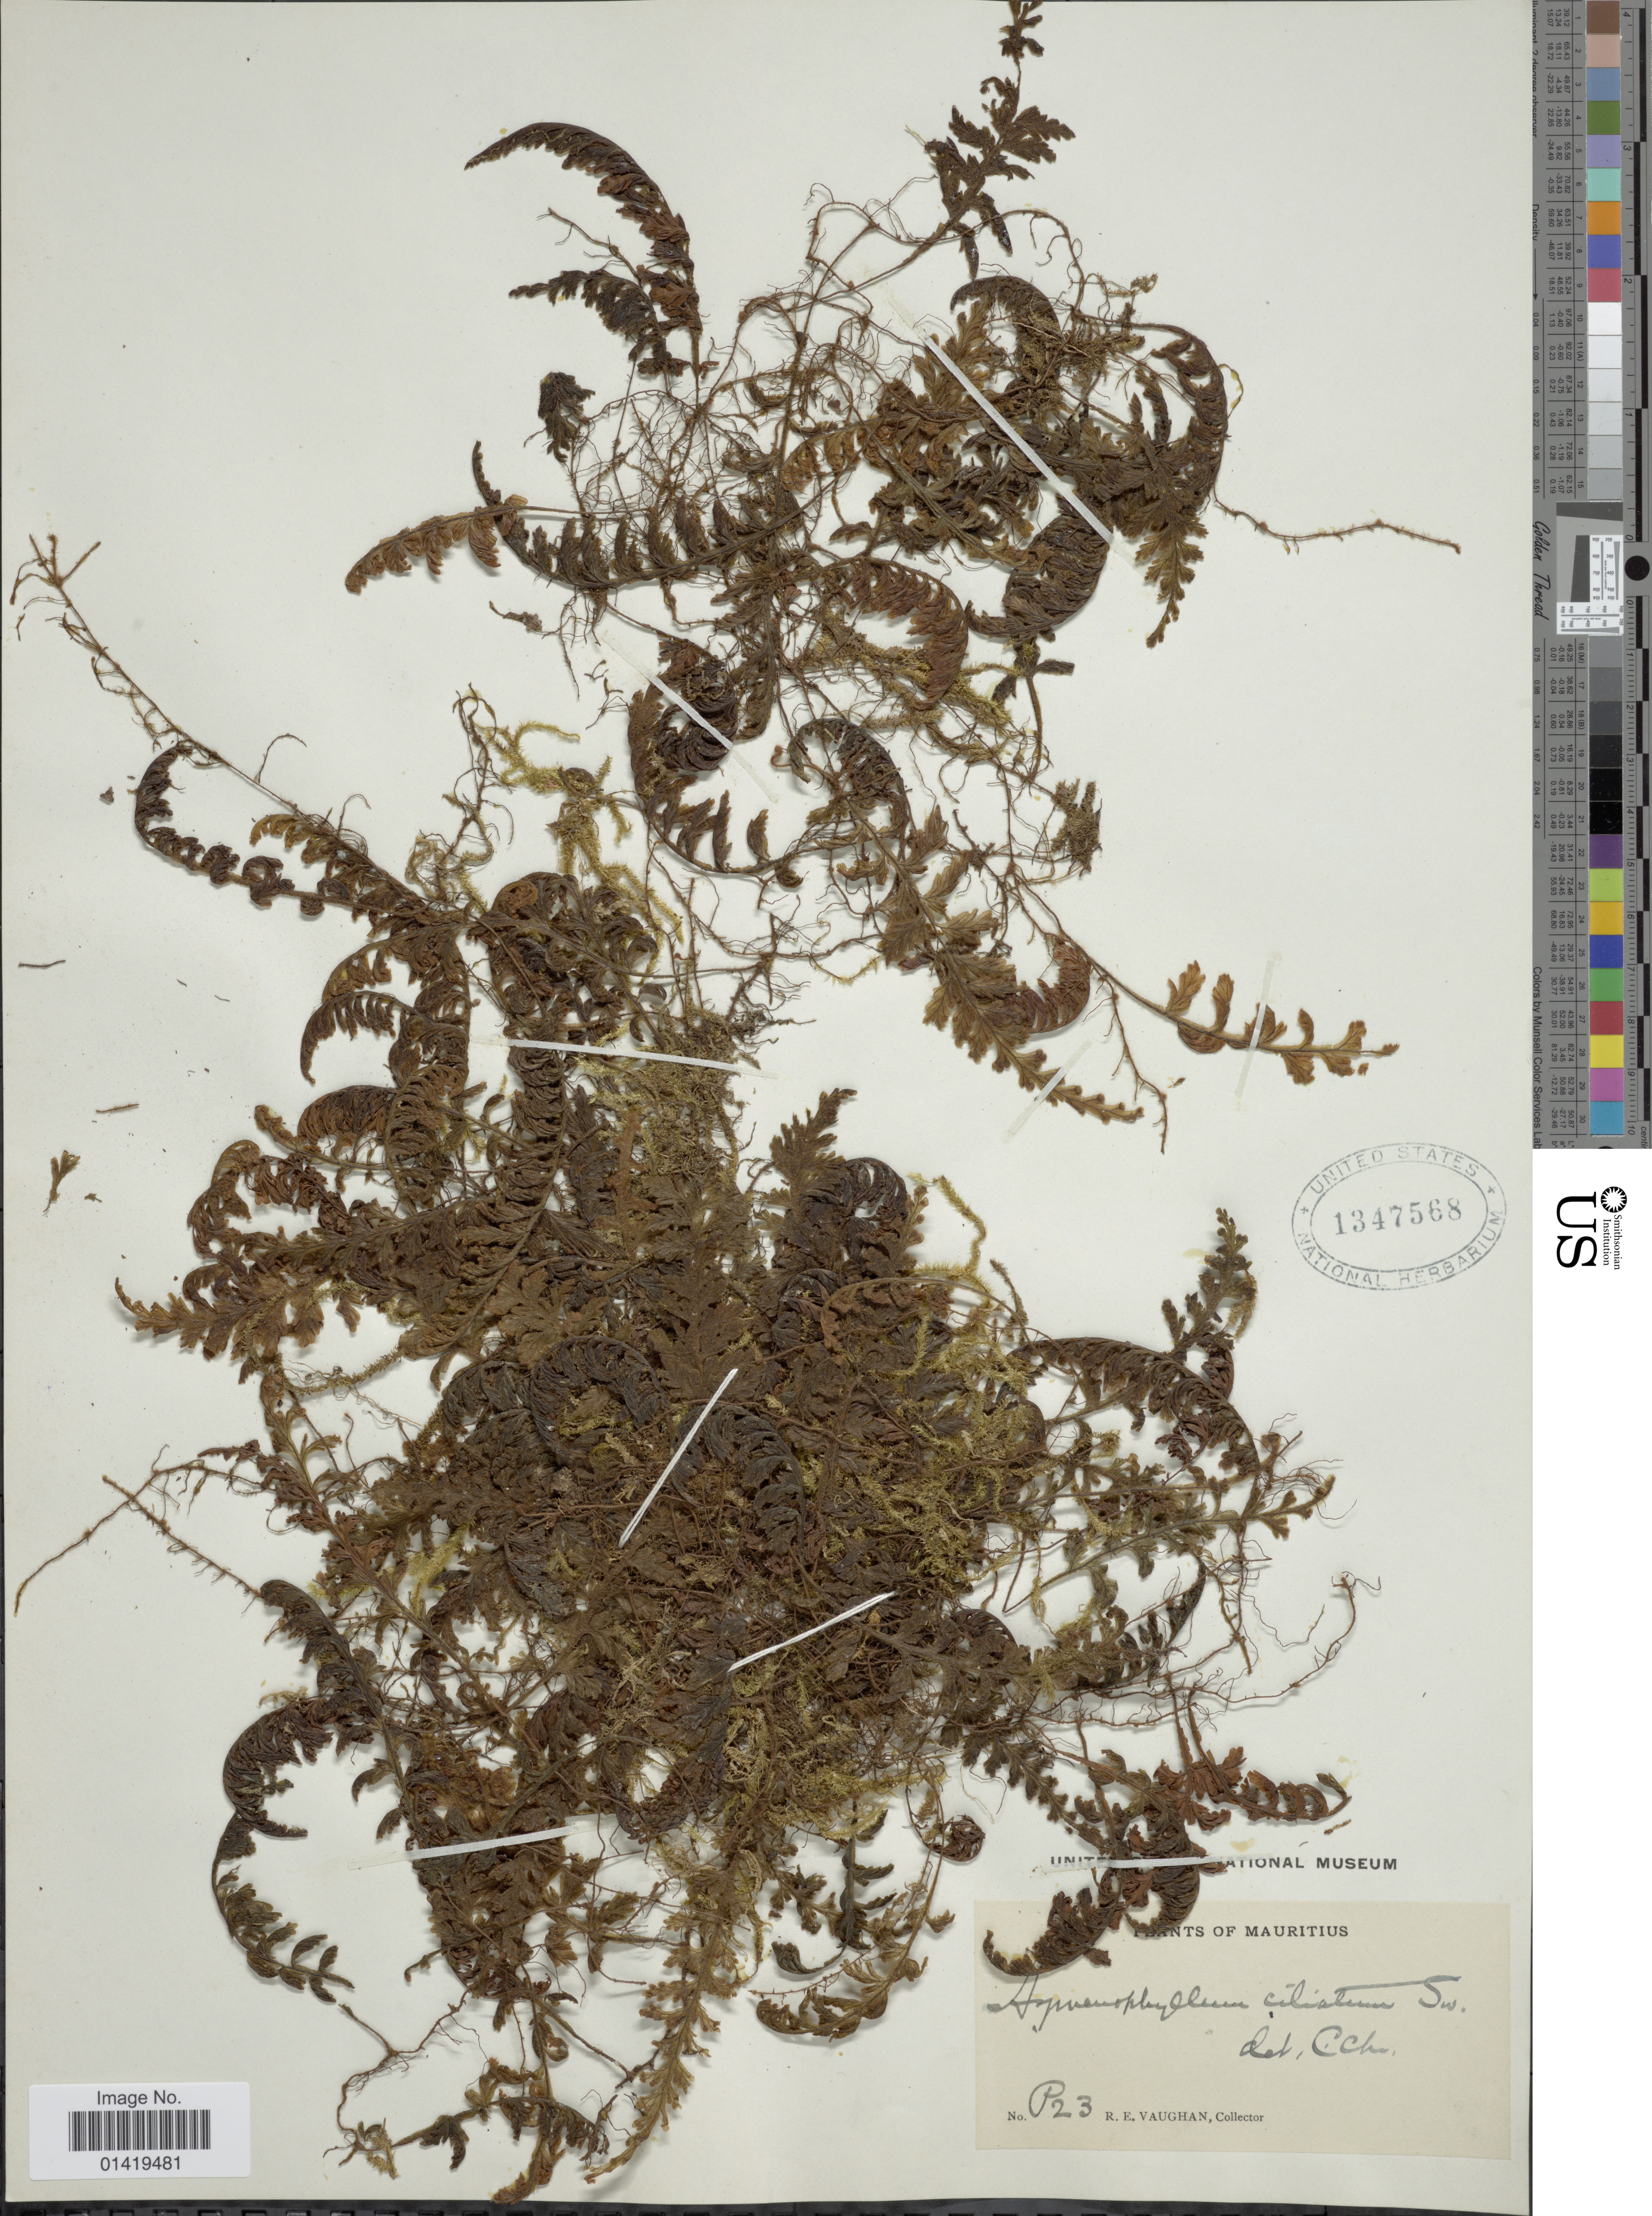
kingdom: Plantae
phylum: Tracheophyta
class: Polypodiopsida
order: Hymenophyllales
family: Hymenophyllaceae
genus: Hymenophyllum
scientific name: Hymenophyllum hirsutum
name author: (L.) Sw.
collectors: R. Vaughan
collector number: P23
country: Mauritius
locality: Mauritius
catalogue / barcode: US 1347568